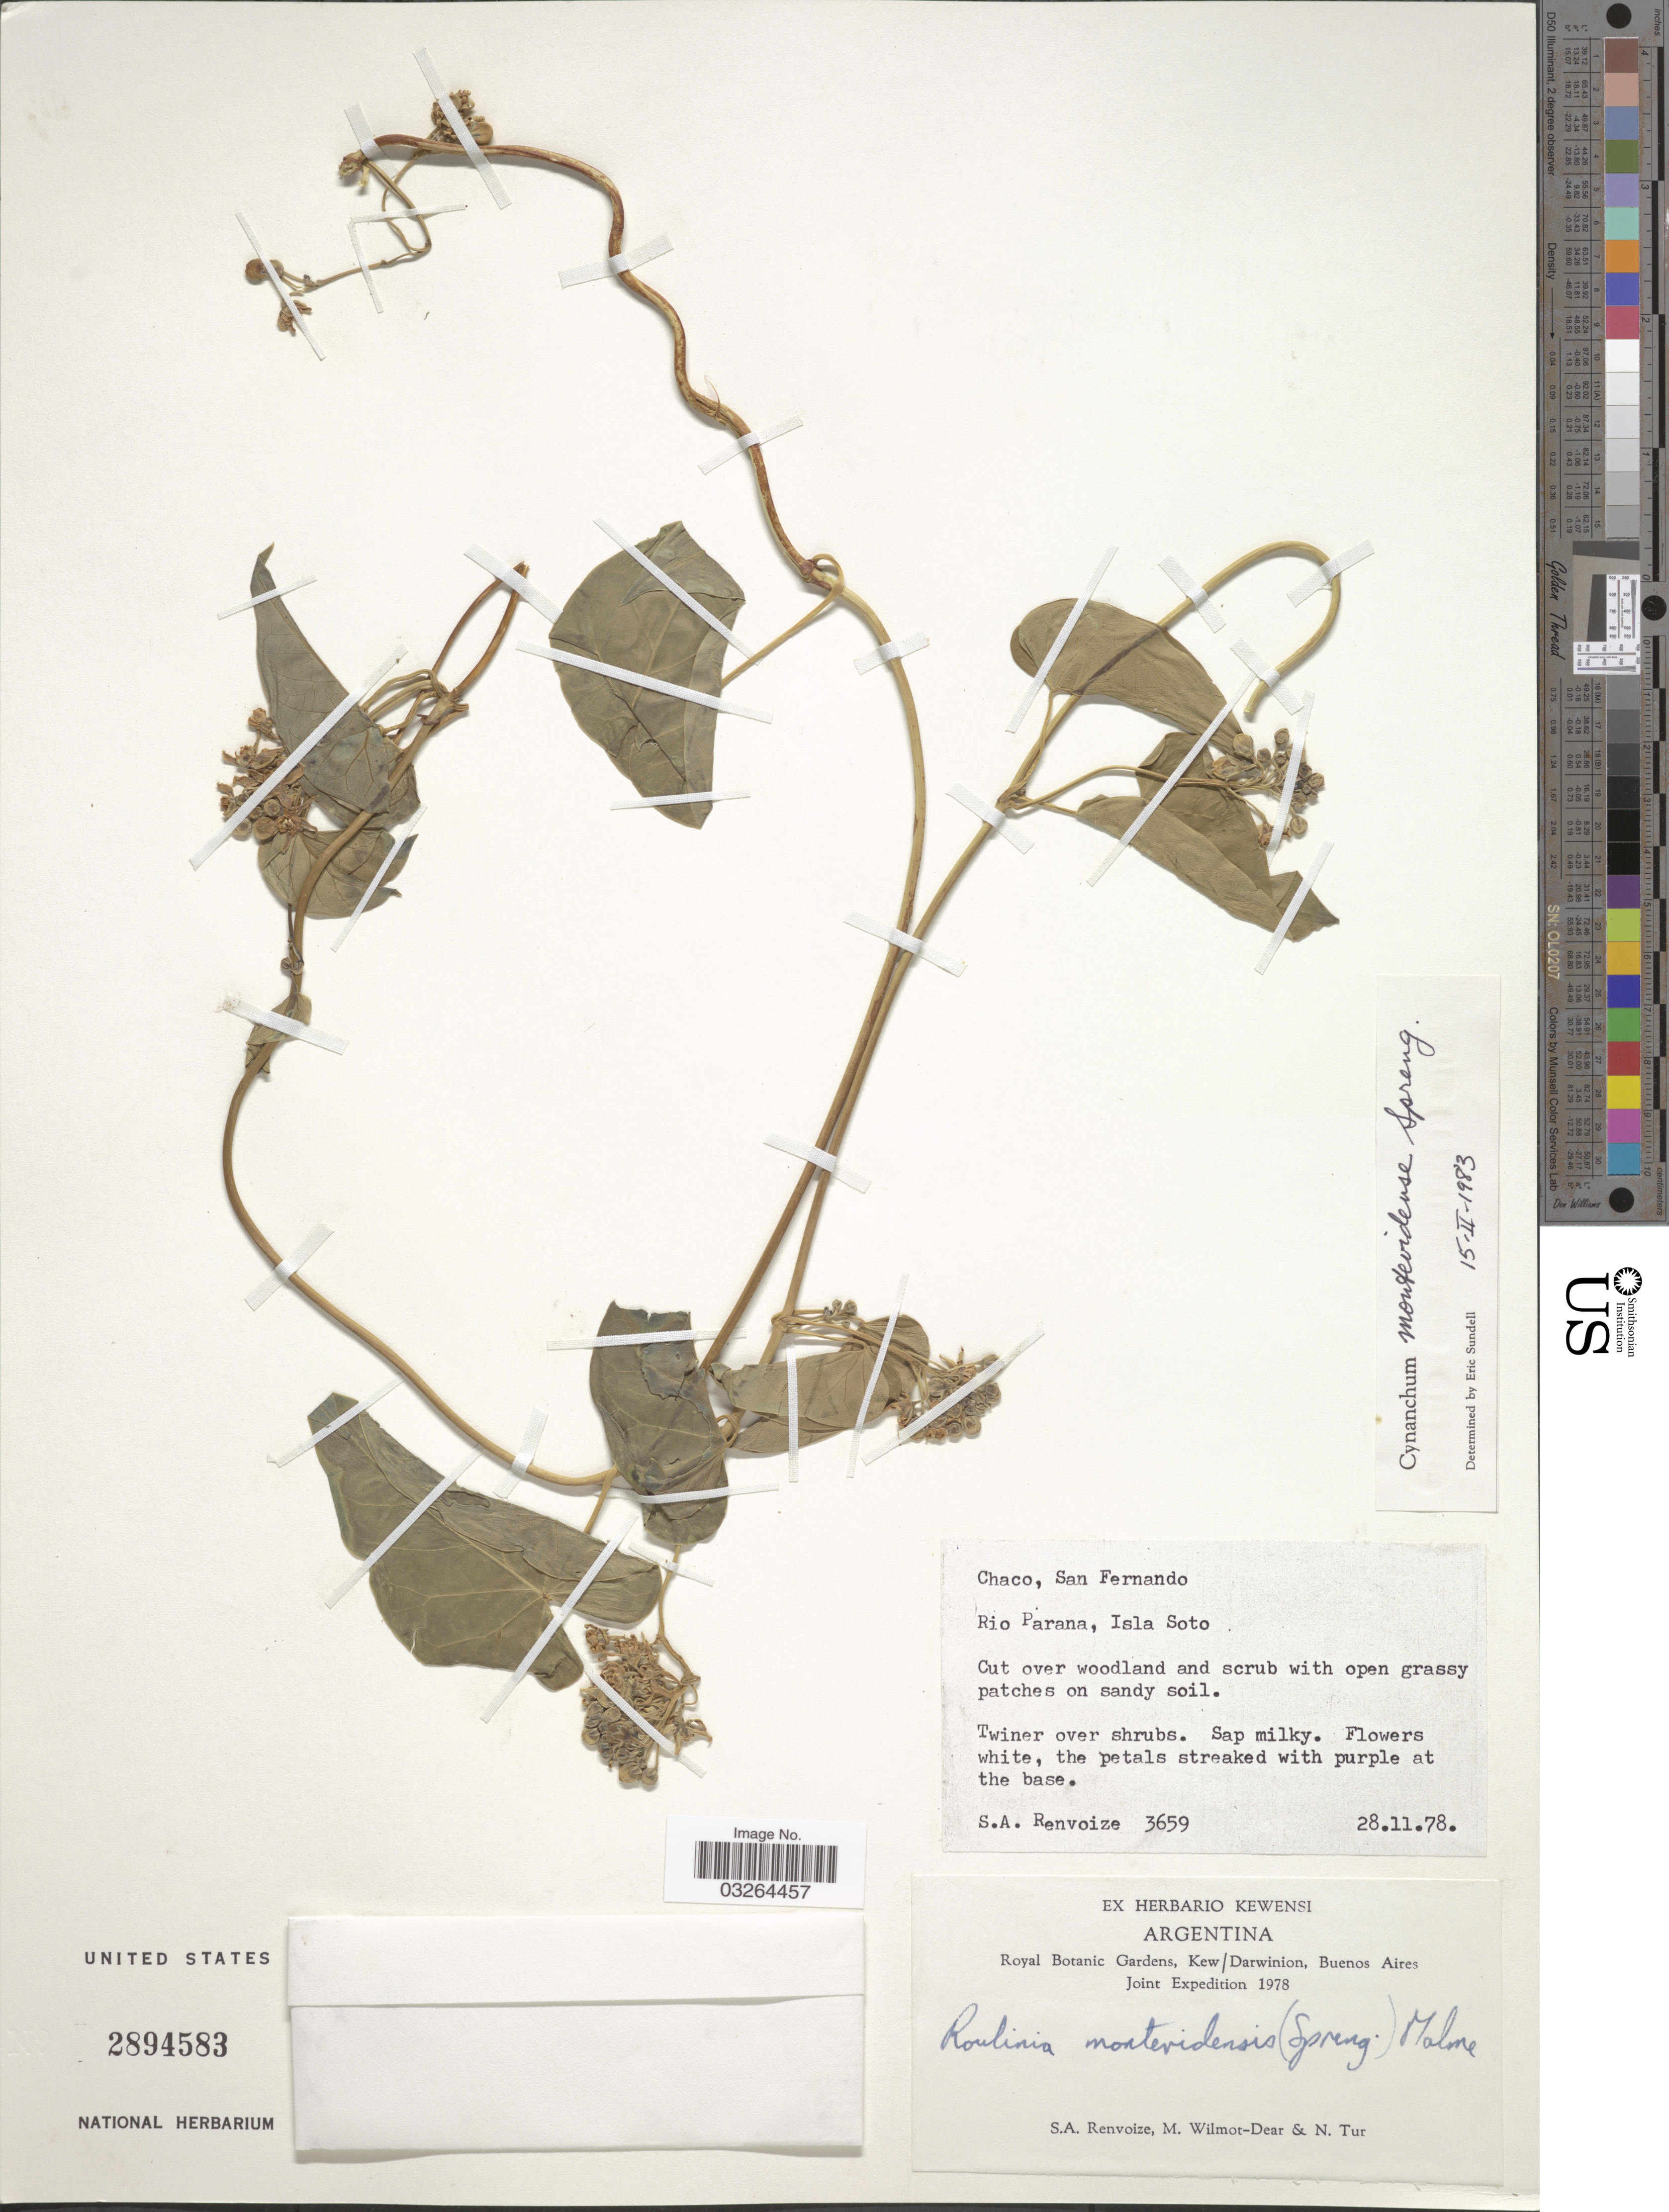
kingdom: Plantae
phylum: Tracheophyta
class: Magnoliopsida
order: Gentianales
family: Apocynaceae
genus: Cynanchum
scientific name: Cynanchum montevidense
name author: Spreng.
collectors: S. A. Renvoize, M. Wilmot-Dear & N. Tur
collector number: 3659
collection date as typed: Transcribed d/m/y: 28/11/78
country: Argentina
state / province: Chaco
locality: Chaco, San Fernando. Rio Parana, Isla Soto.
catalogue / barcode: US 2894583